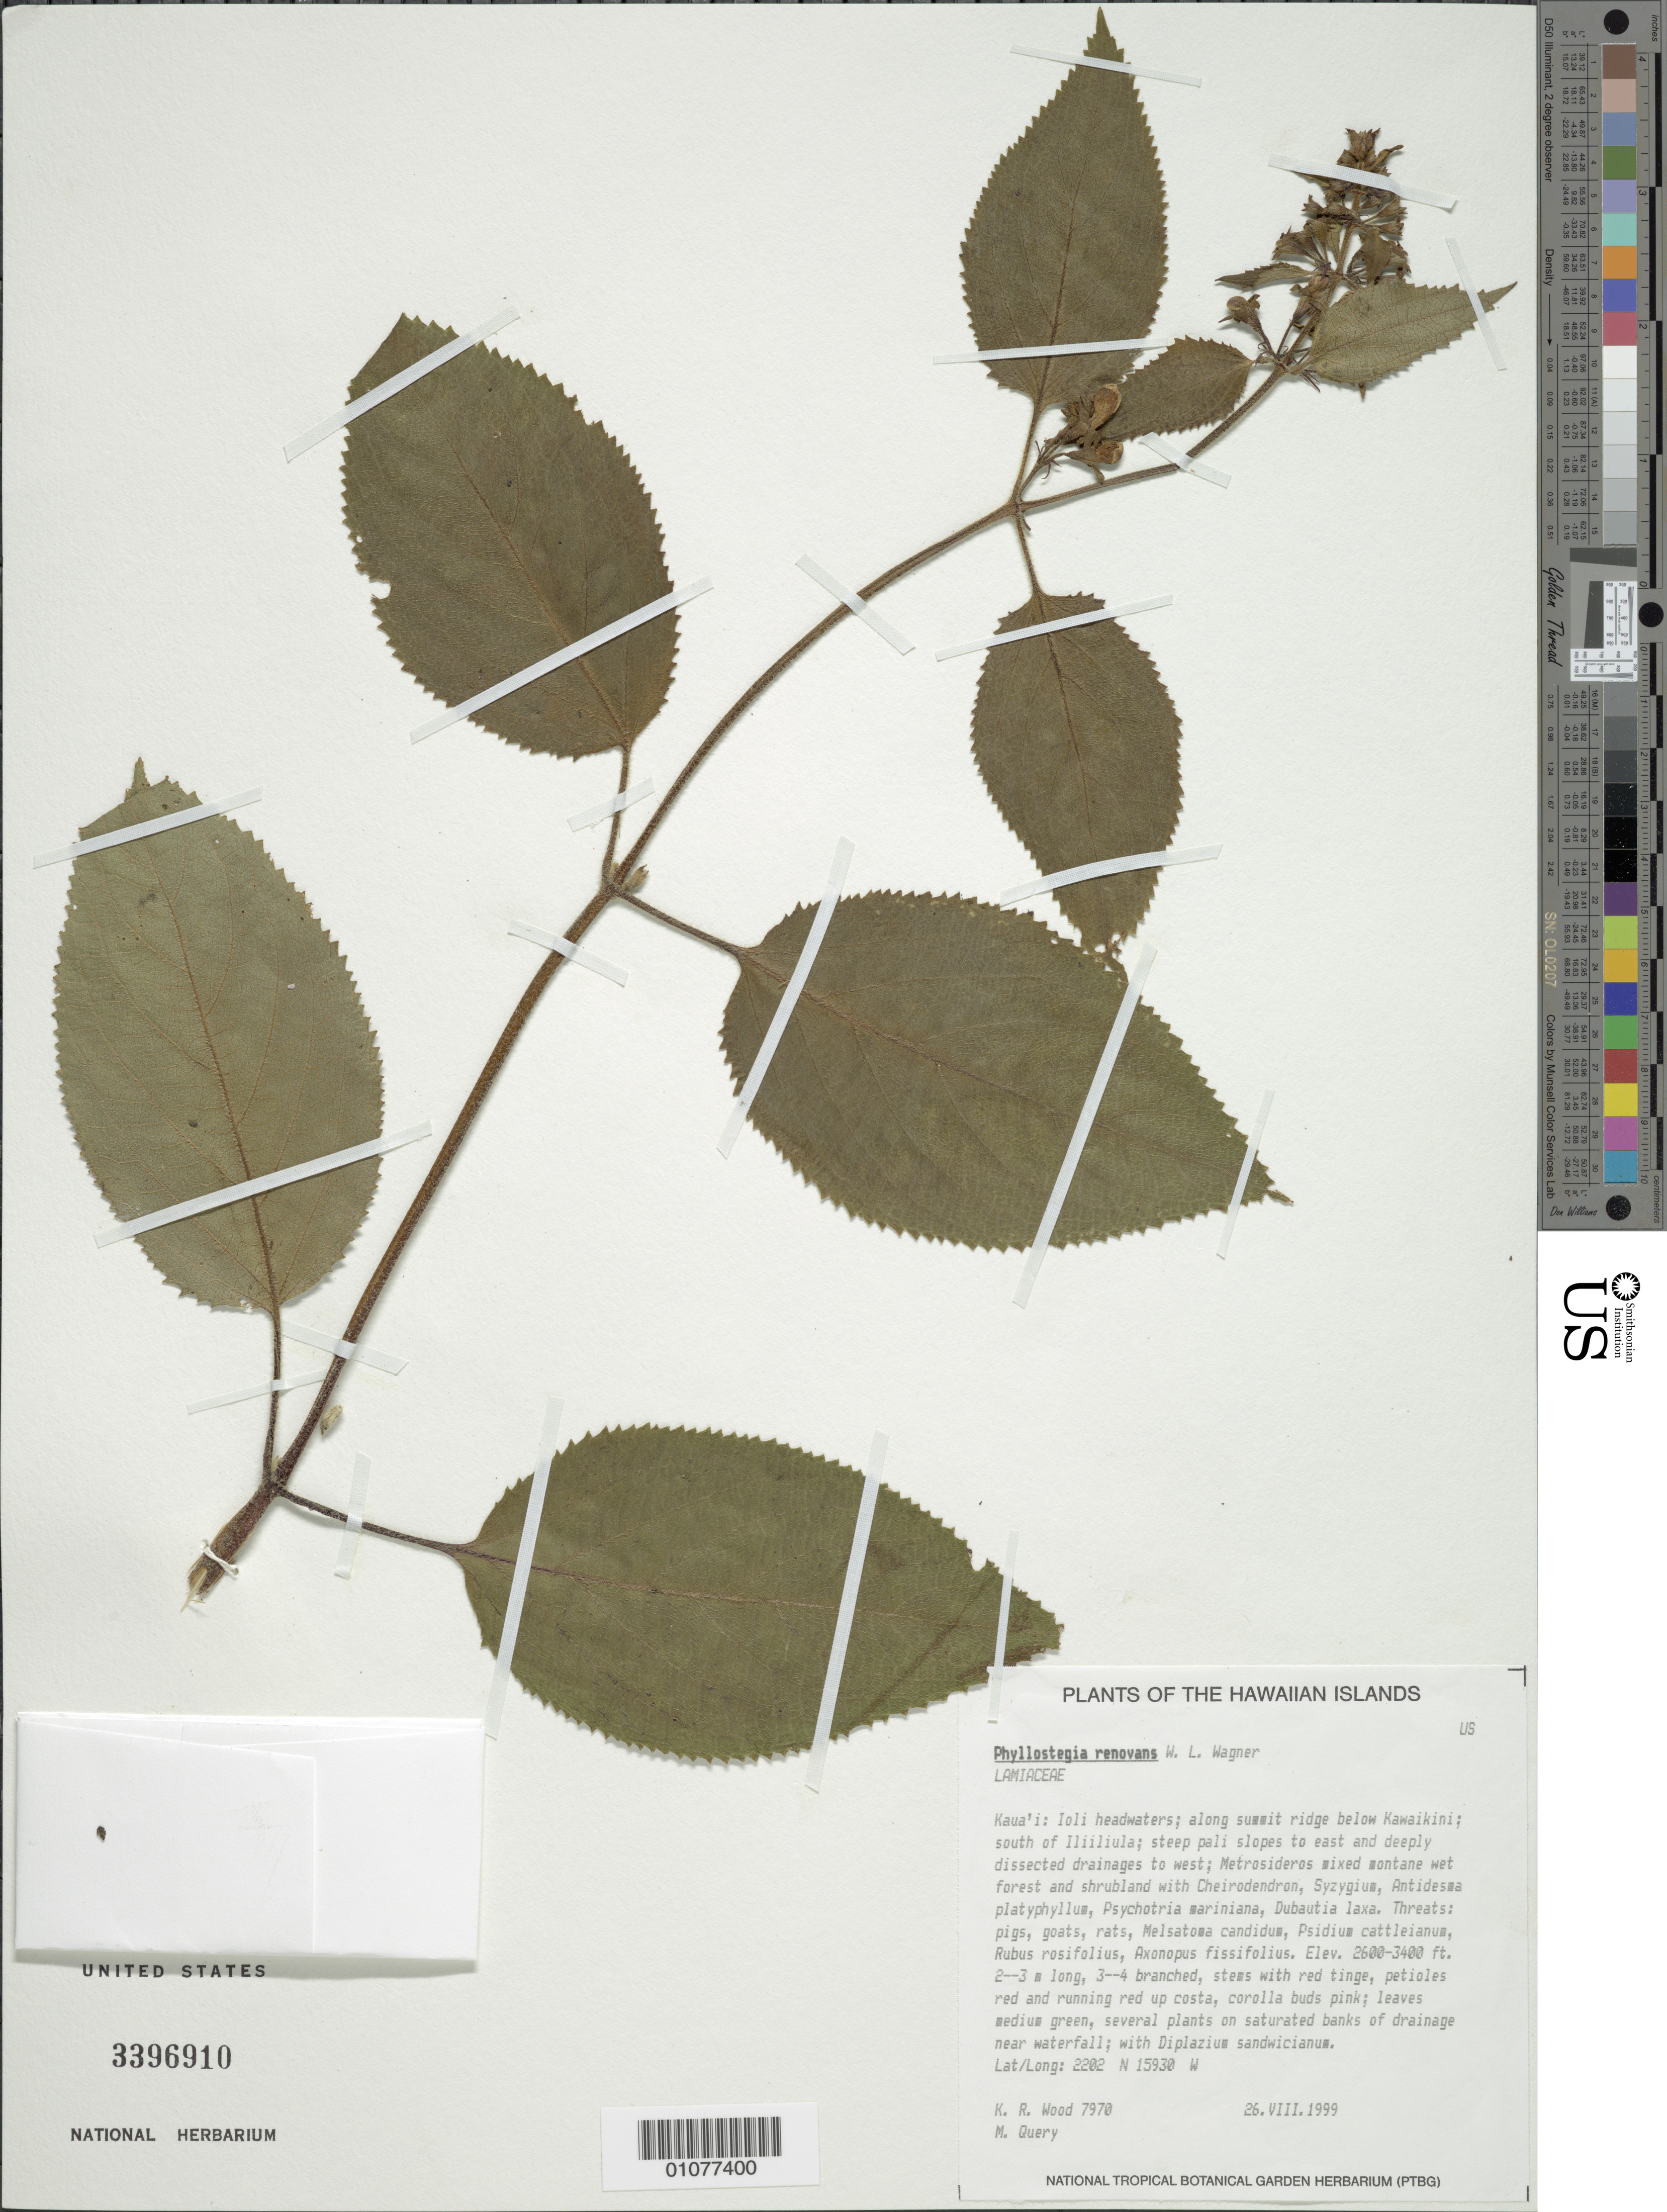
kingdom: Plantae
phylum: Tracheophyta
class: Magnoliopsida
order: Lamiales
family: Lamiaceae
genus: Phyllostegia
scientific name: Phyllostegia renovans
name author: W.L. Wagner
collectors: K. R. Wood & M. Query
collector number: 7970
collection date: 1999-08-26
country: United States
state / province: Hawaii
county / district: Kaui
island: Kaua'i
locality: Ioli headwaters, along summit ridge below Kawaikini, S of Iliiliula, steep pali slope E and deeply dissected drainages to W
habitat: mixed montane wet forest and shrubland;; pigs, goats, rats, Melsatoma candidum, Psidium cattleianum, Rubus rosifoius, Axonopus fissifolius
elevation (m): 792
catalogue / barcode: US 3396910